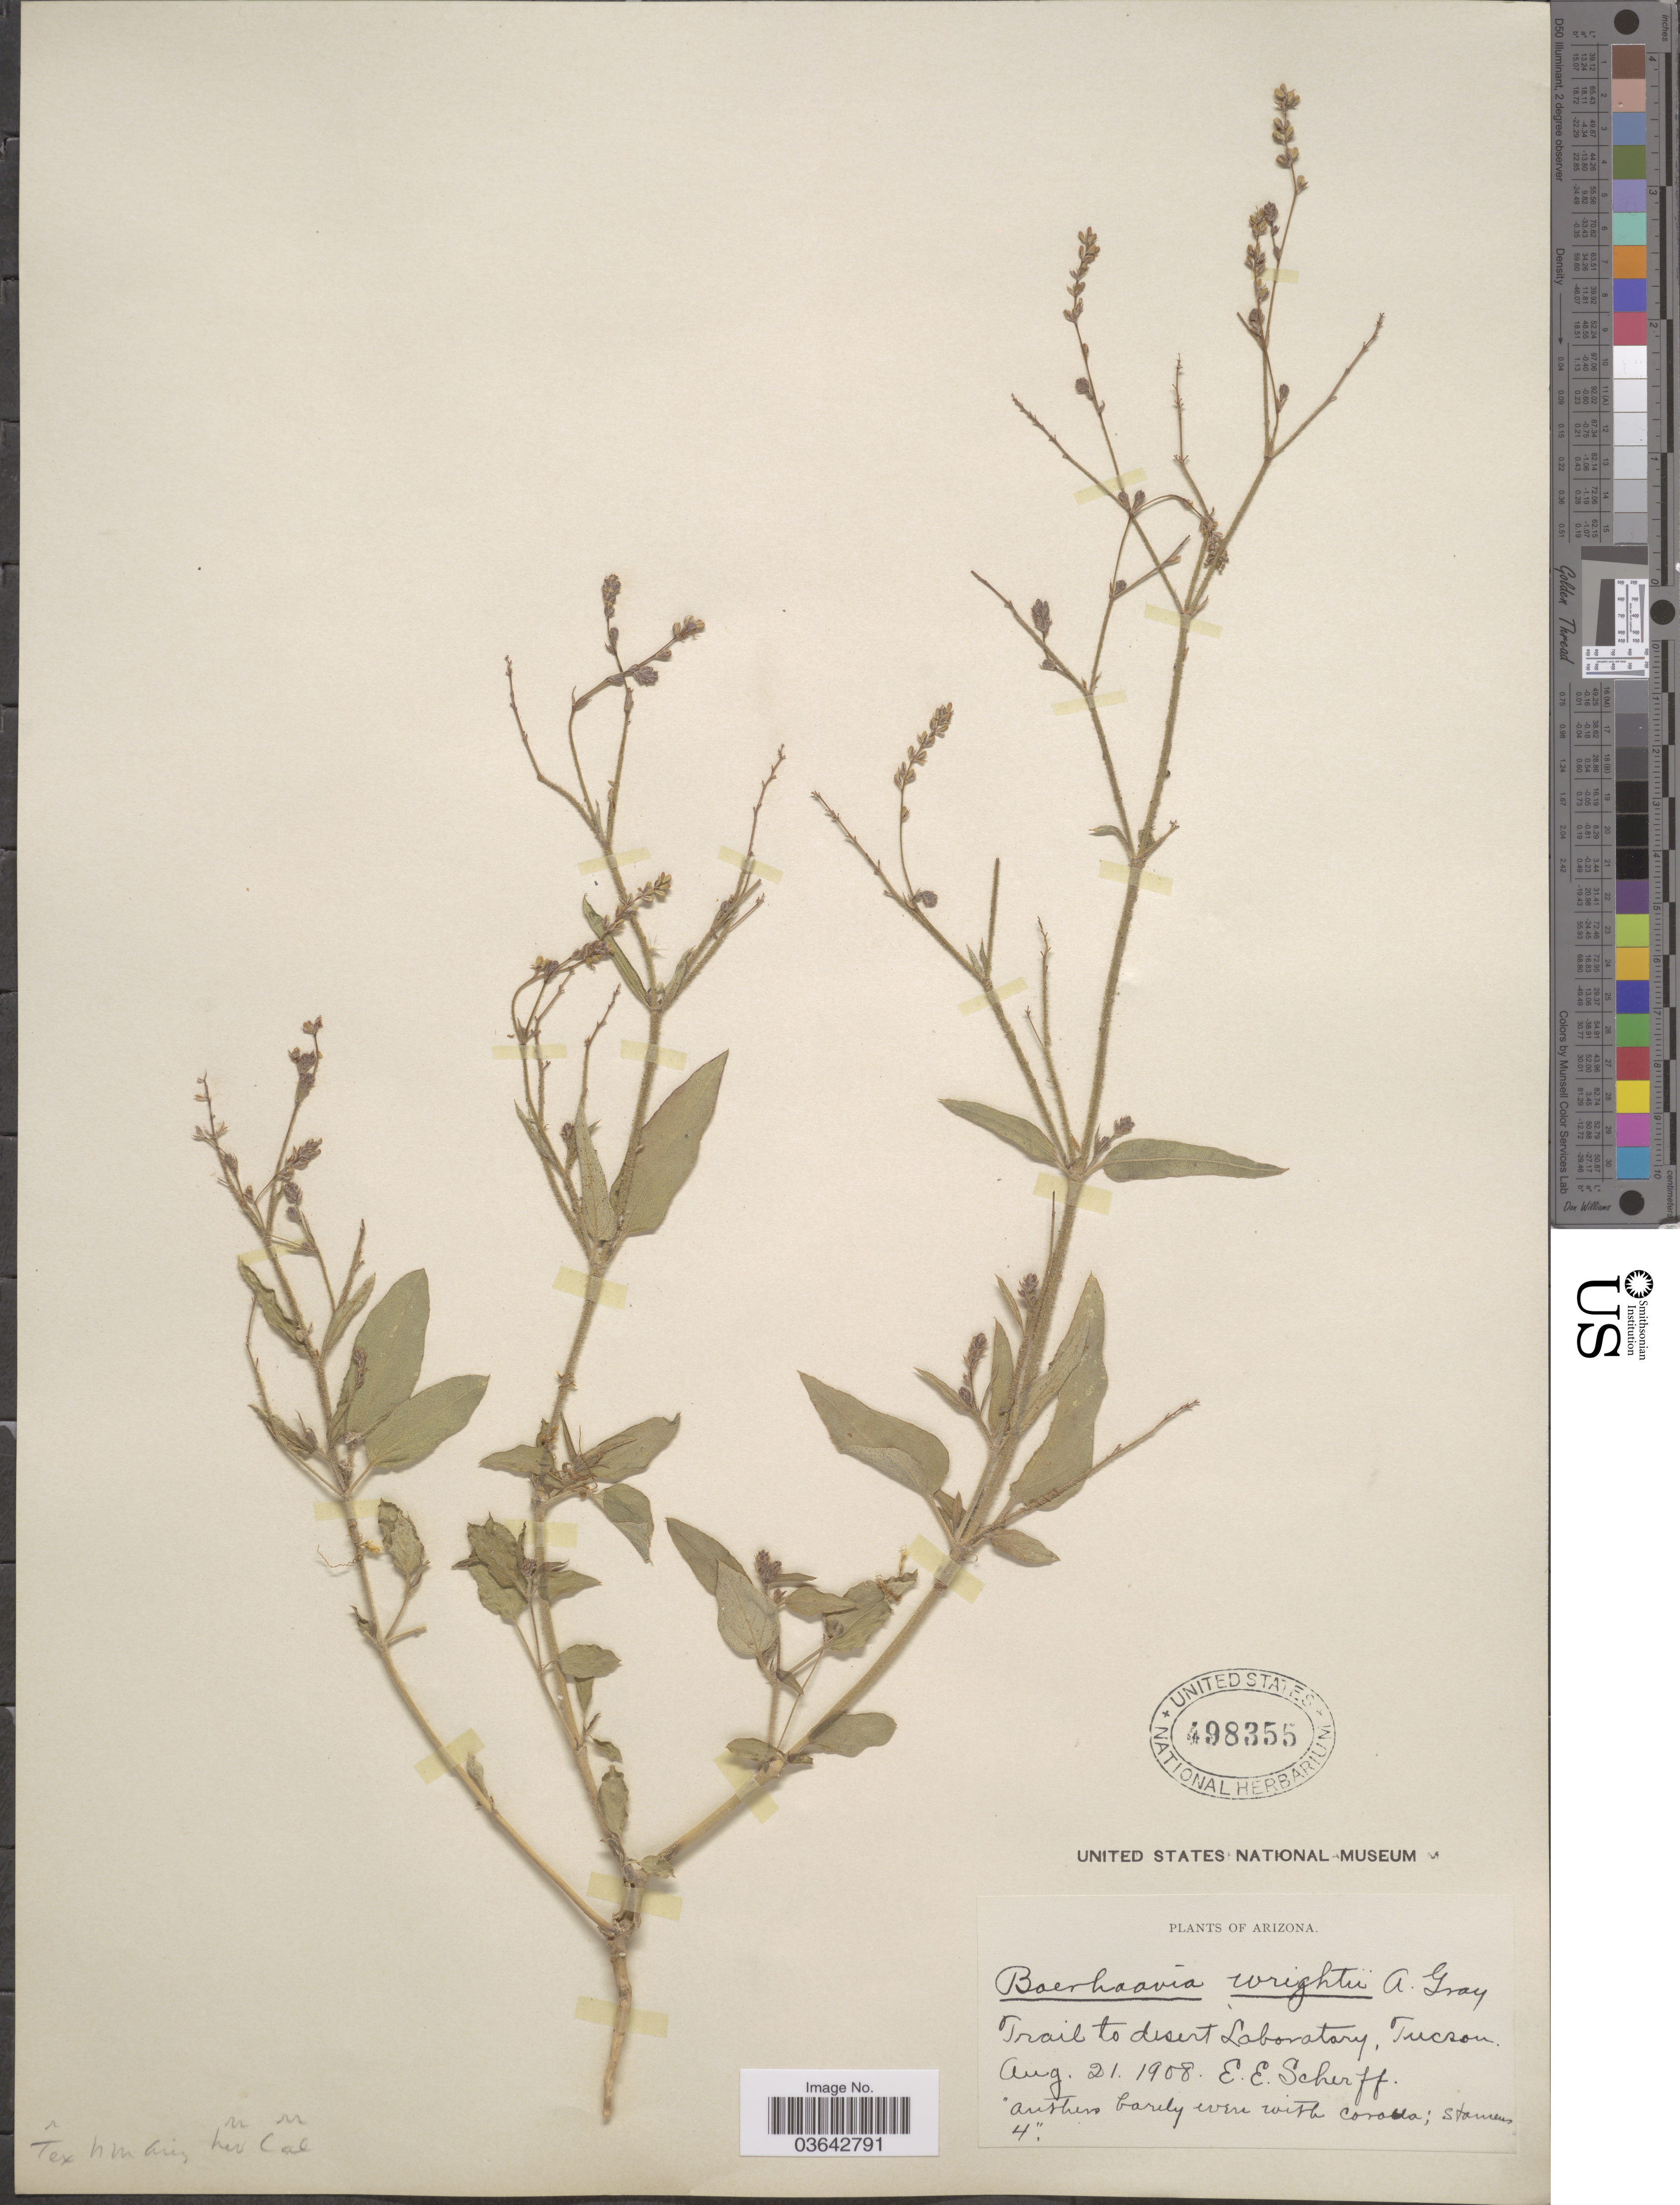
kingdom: Plantae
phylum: Tracheophyta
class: Magnoliopsida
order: Caryophyllales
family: Nyctaginaceae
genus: Boerhavia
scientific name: Boerhavia wrightii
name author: A. Gray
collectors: E. Scherff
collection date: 1908-08-21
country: United States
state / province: Arizona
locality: Trail to desert Laboratory, Tucson.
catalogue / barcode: US 498355